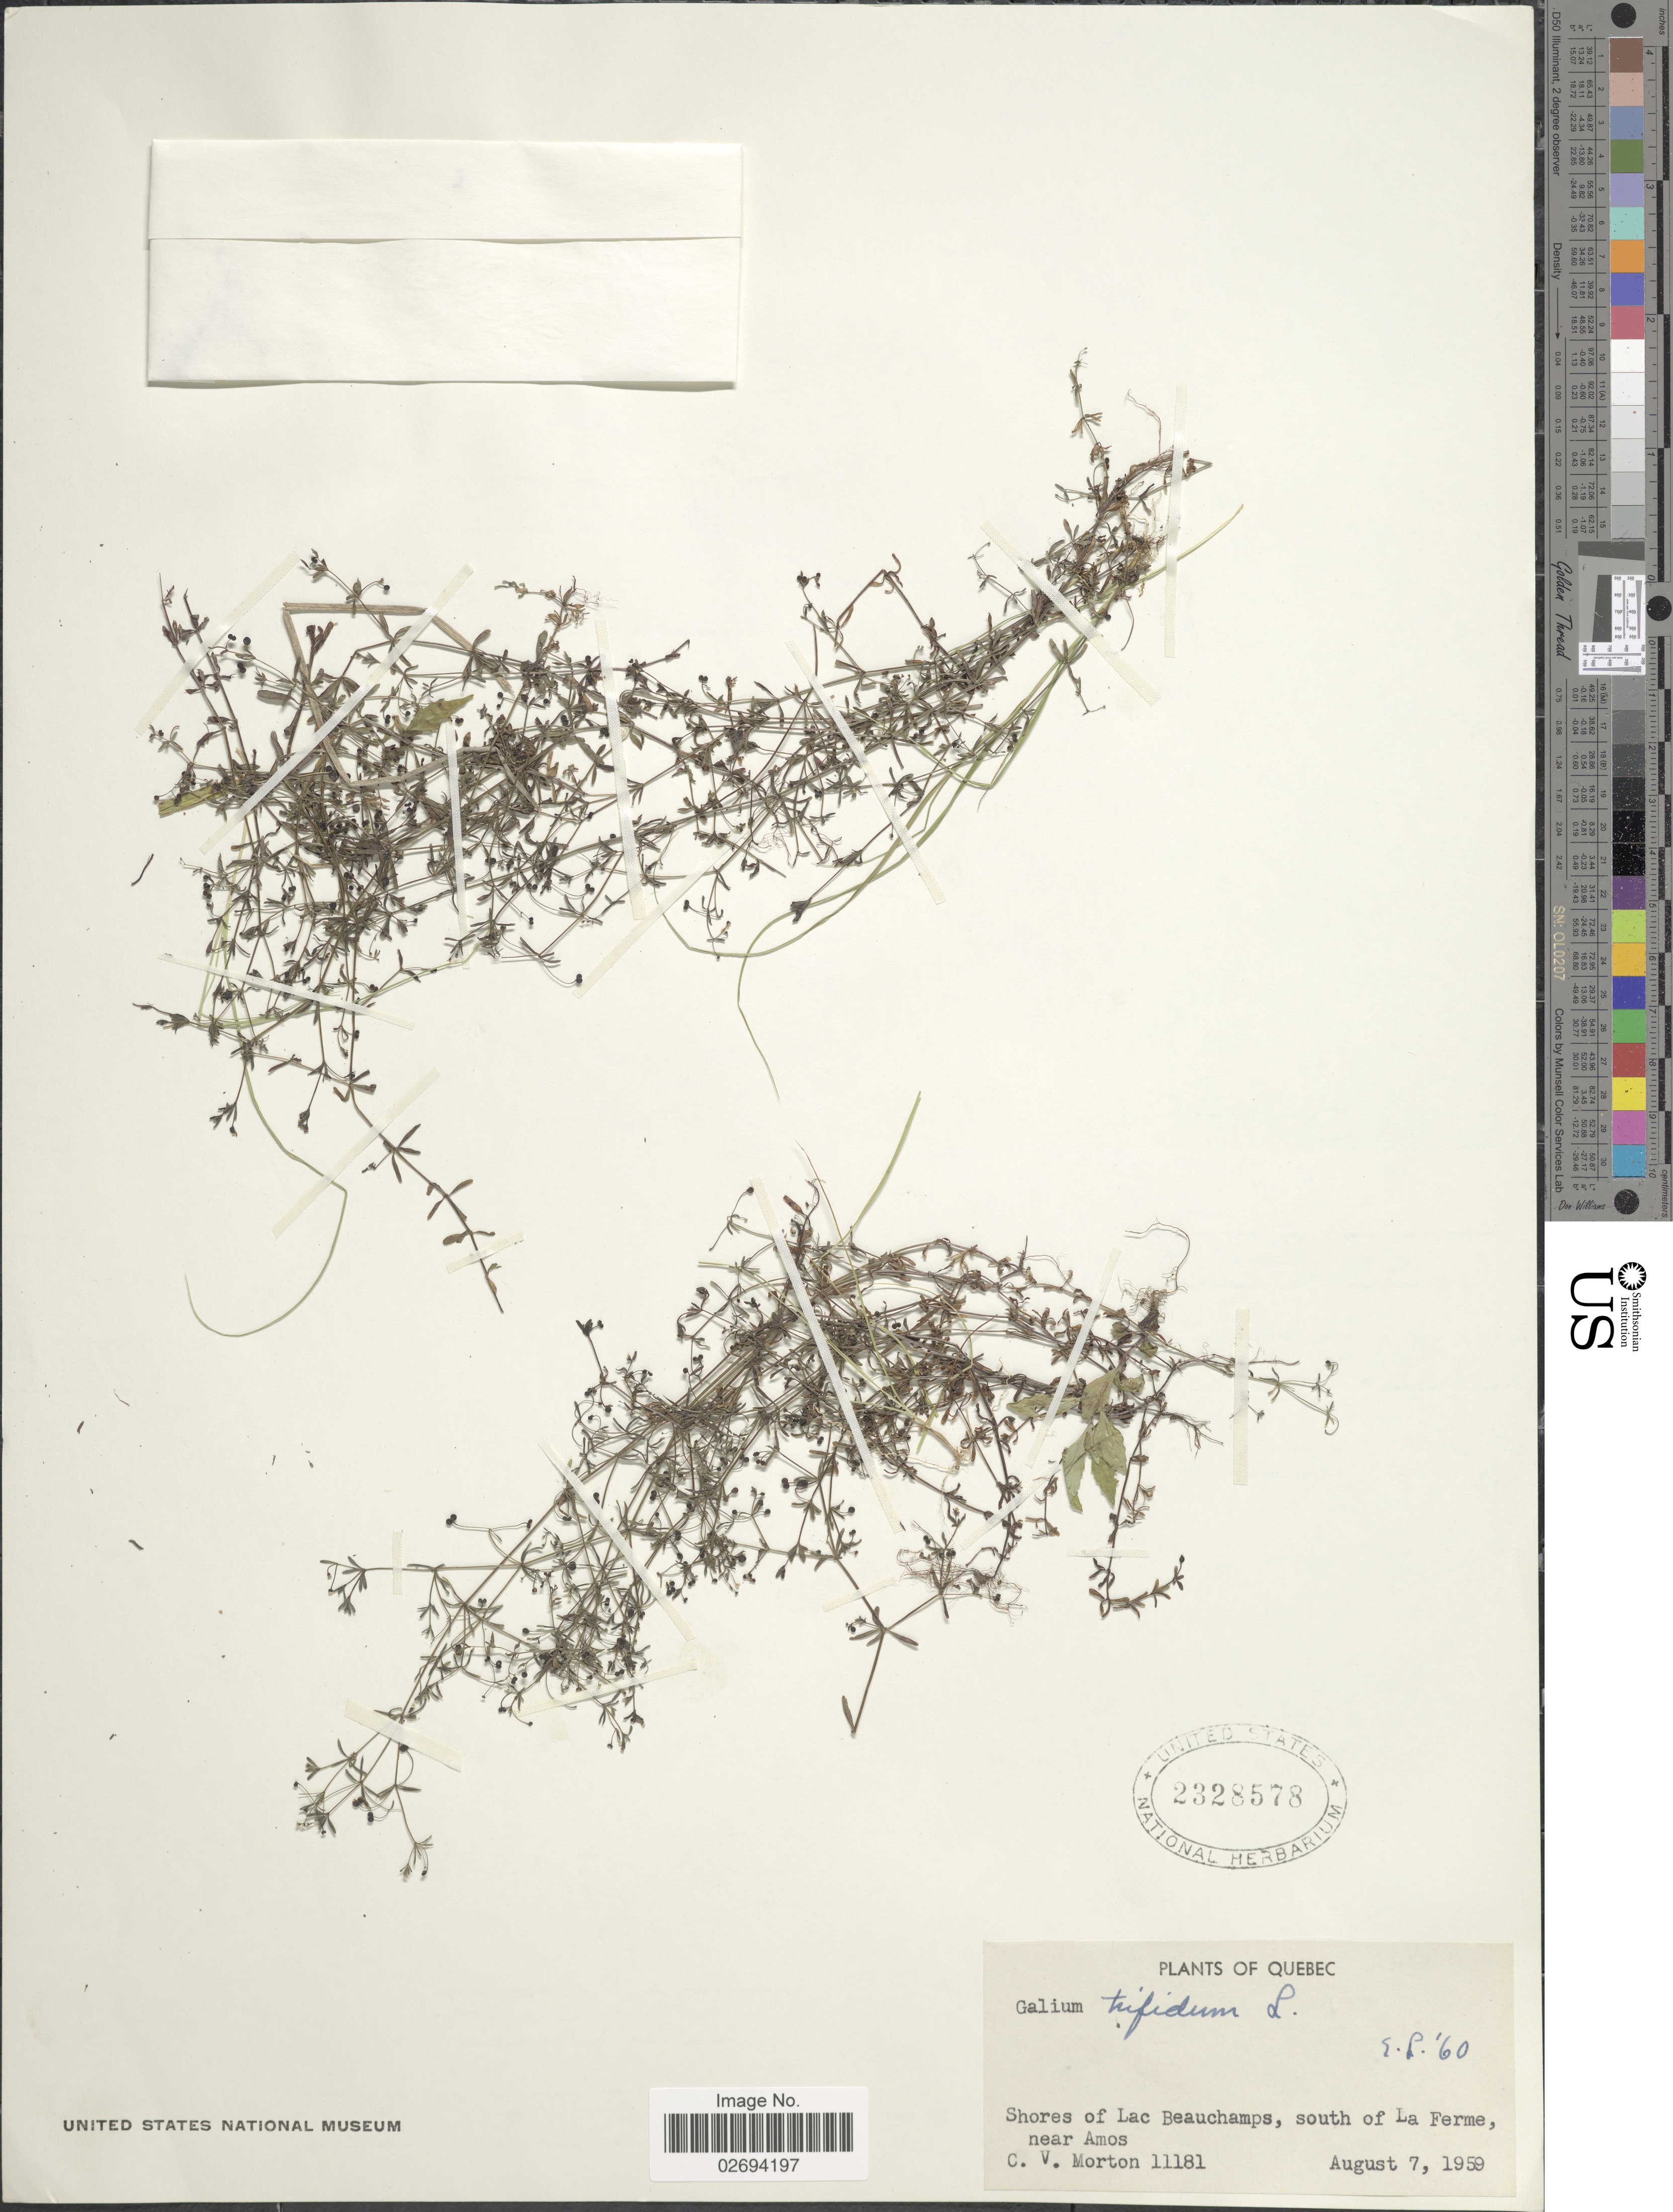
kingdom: Plantae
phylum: Tracheophyta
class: Magnoliopsida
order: Gentianales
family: Rubiaceae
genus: Galium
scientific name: Galium trifidum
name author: L.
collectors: C. V. Morton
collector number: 11181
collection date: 1959-08-07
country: Canada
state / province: Quebec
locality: Shores of Lac Beauchamps, south of la Ferme, near Amos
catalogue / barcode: US 2328578